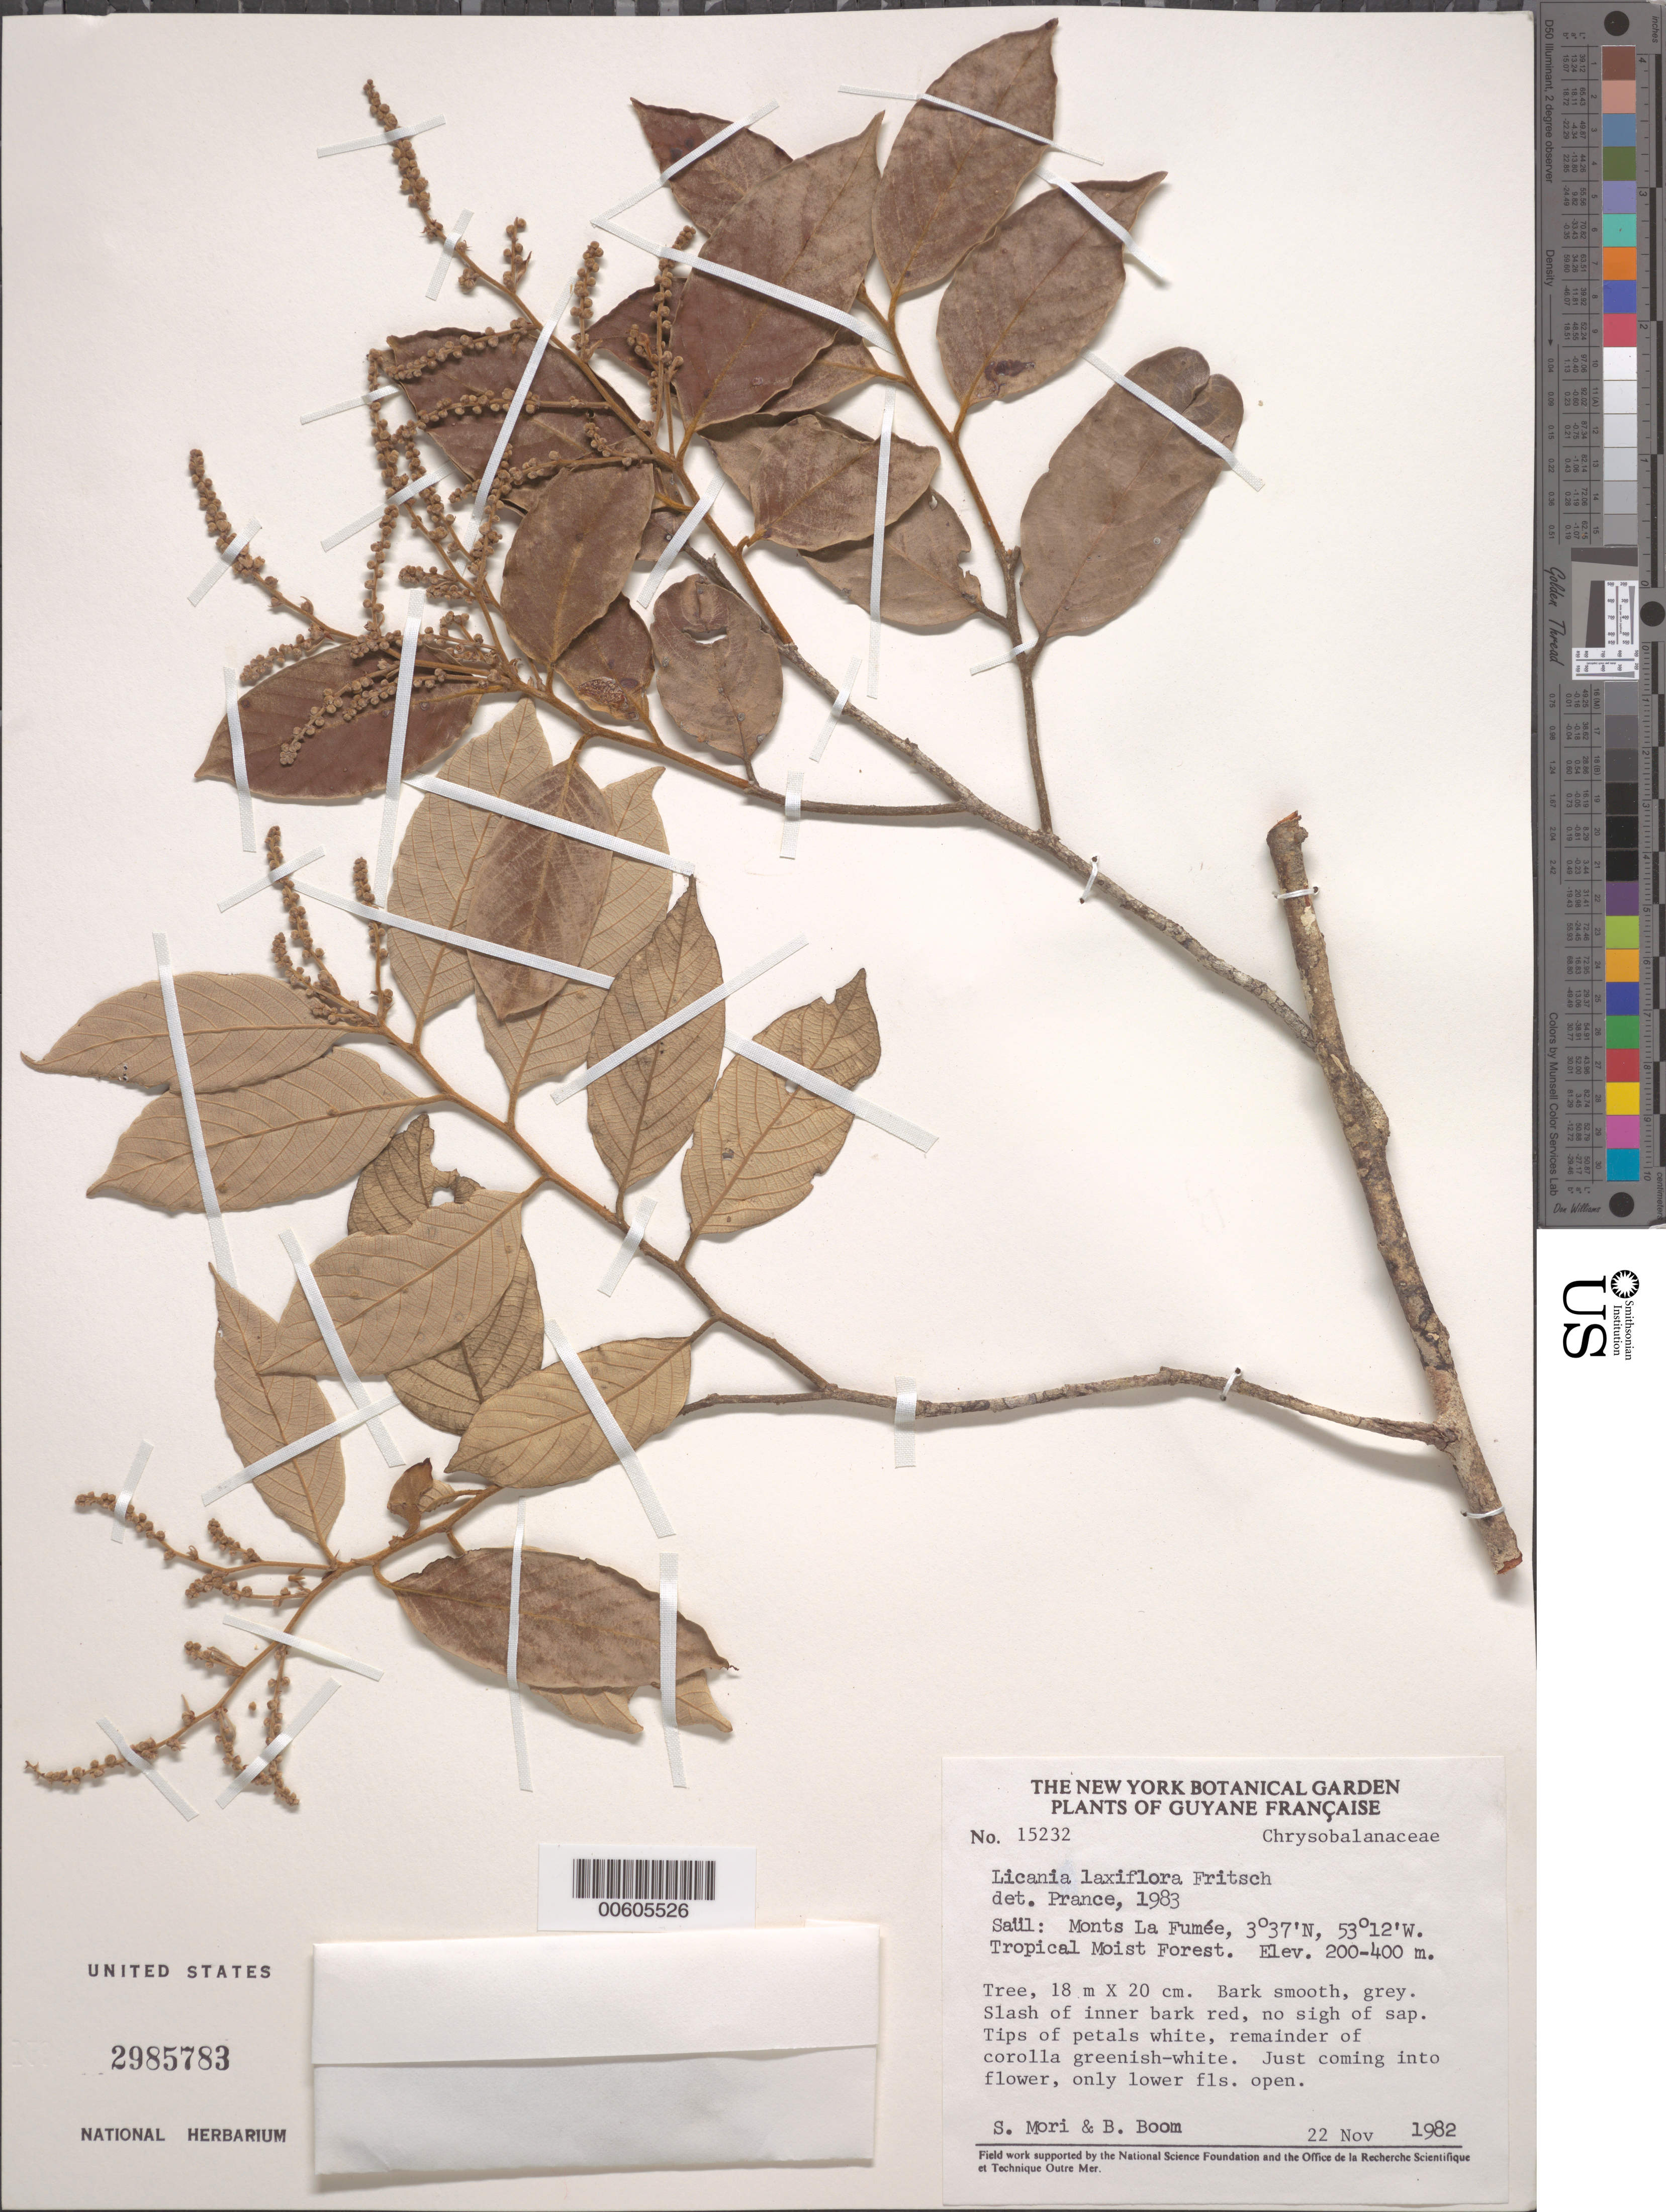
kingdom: Plantae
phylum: Tracheophyta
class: Magnoliopsida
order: Malpighiales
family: Chrysobalanaceae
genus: Licania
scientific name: Licania laxiflora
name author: Fritsch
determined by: Prance, G. T.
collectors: S. Mori & B. M. Boom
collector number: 15232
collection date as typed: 22-Nov-82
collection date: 1982-11-22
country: French Guiana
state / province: Saint-Laurent-du-Maroni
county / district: Saül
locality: Saül, Monts La Fumée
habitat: Tropical moist forest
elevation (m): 200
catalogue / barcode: US 2985783